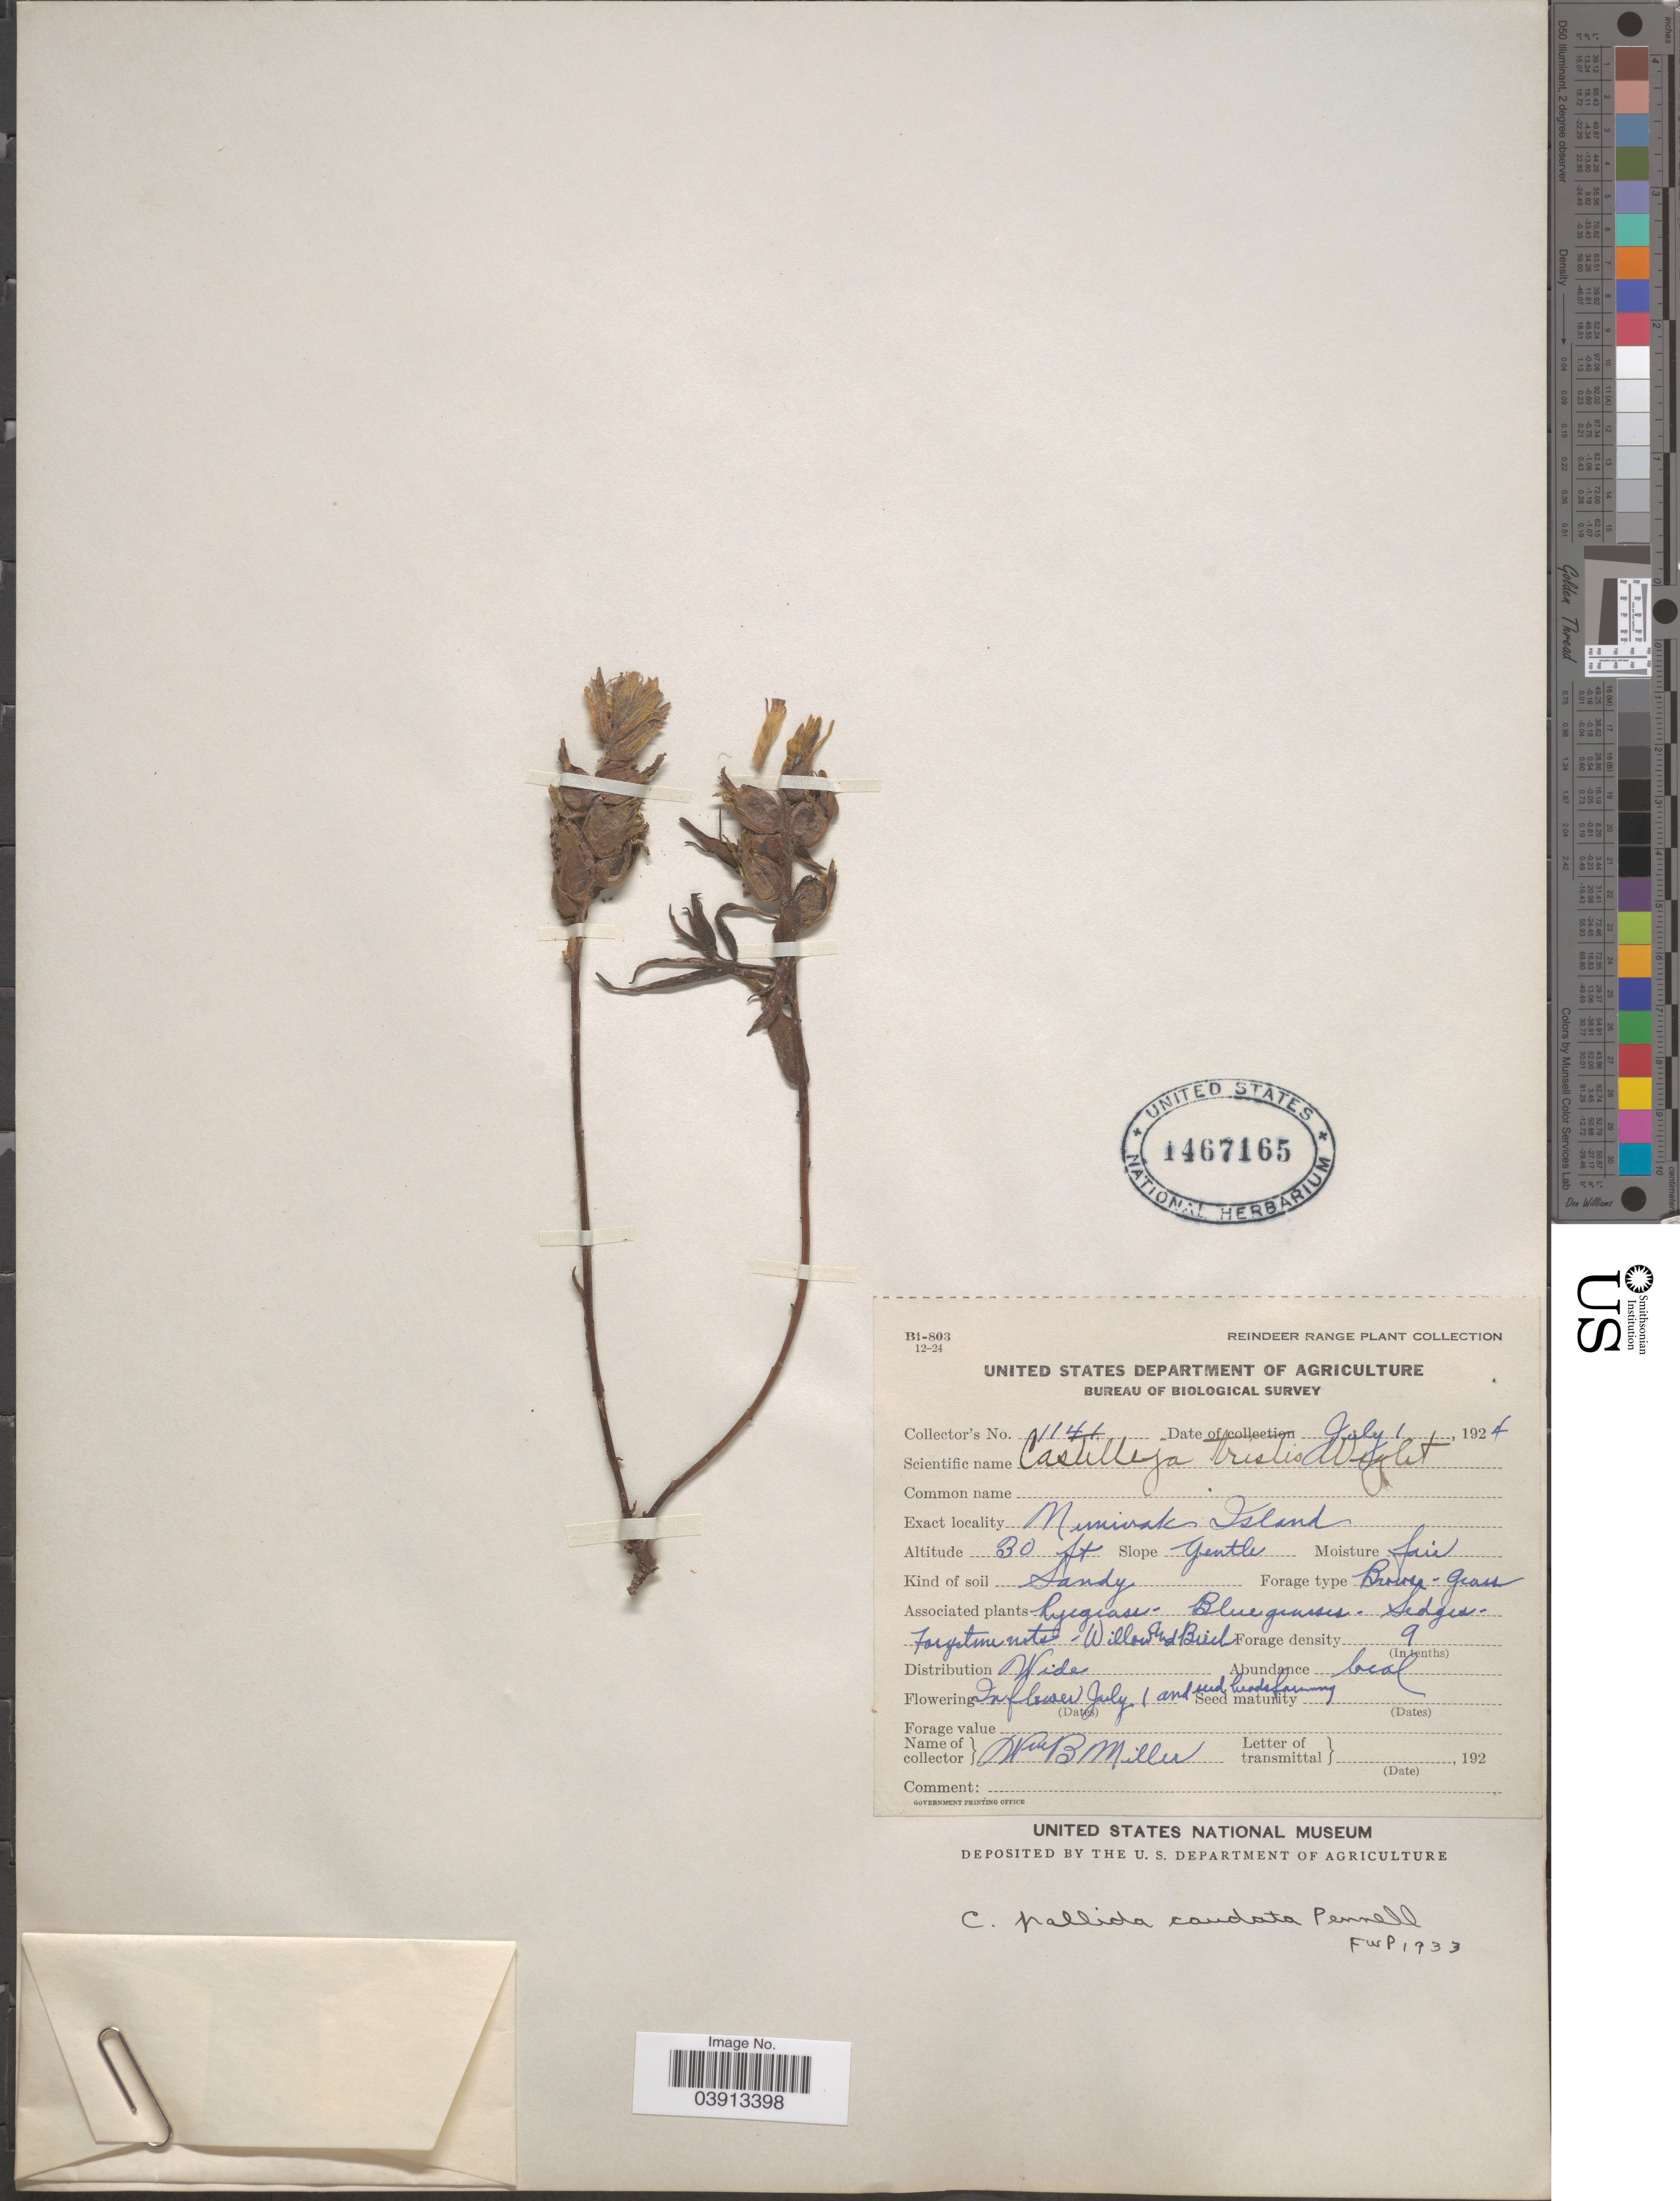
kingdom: Plantae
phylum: Tracheophyta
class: Magnoliopsida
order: Lamiales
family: Orobanchaceae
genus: Castilleja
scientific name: Castilleja pallida subsp. mexiae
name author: Pennell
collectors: W. Miller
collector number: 1141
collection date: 1924-07-01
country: United States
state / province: Alaska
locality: Mimivak Island.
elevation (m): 9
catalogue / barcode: US 1467165